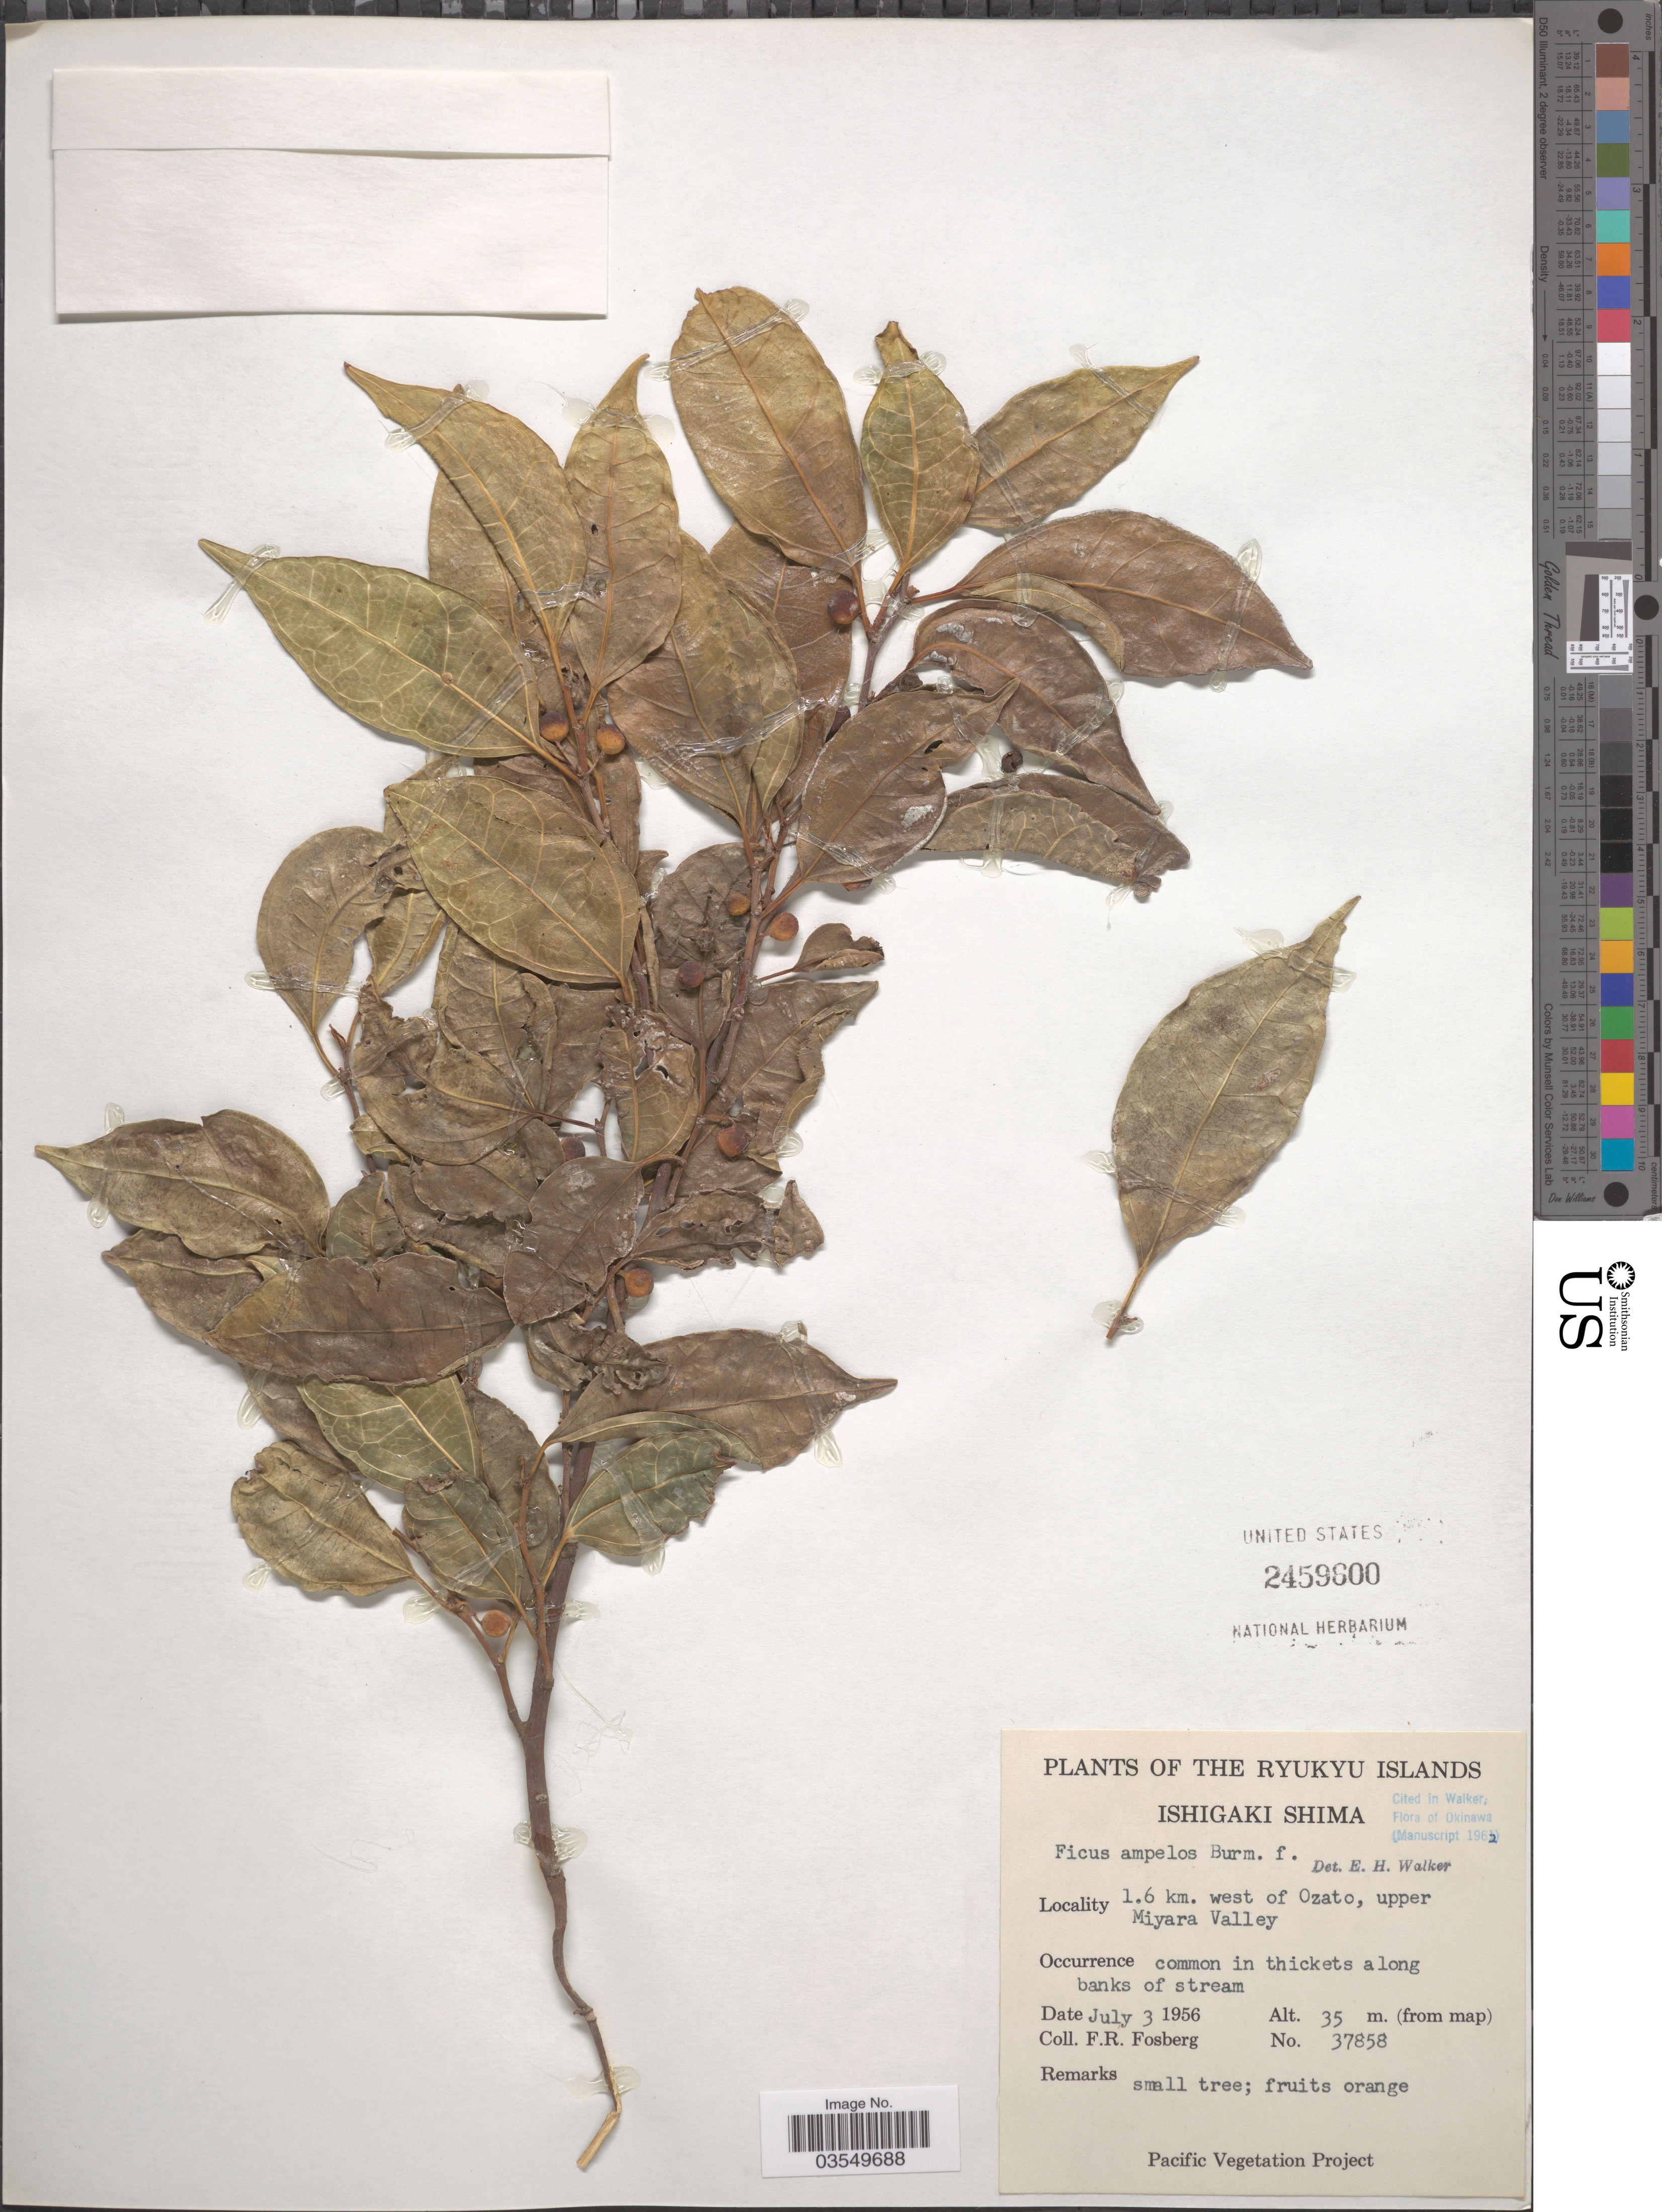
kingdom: Plantae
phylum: Tracheophyta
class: Magnoliopsida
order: Rosales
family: Moraceae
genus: Ficus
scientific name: Ficus ampelos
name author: Burm. f.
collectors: F. R. Fosberg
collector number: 37858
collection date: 1956-07-03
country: Japan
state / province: Okinawa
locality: The Ryukyu Islands. Ishigaki Shima. 1.6 km. west of Ozato, upper Miyara Valley.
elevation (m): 35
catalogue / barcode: US 2459600